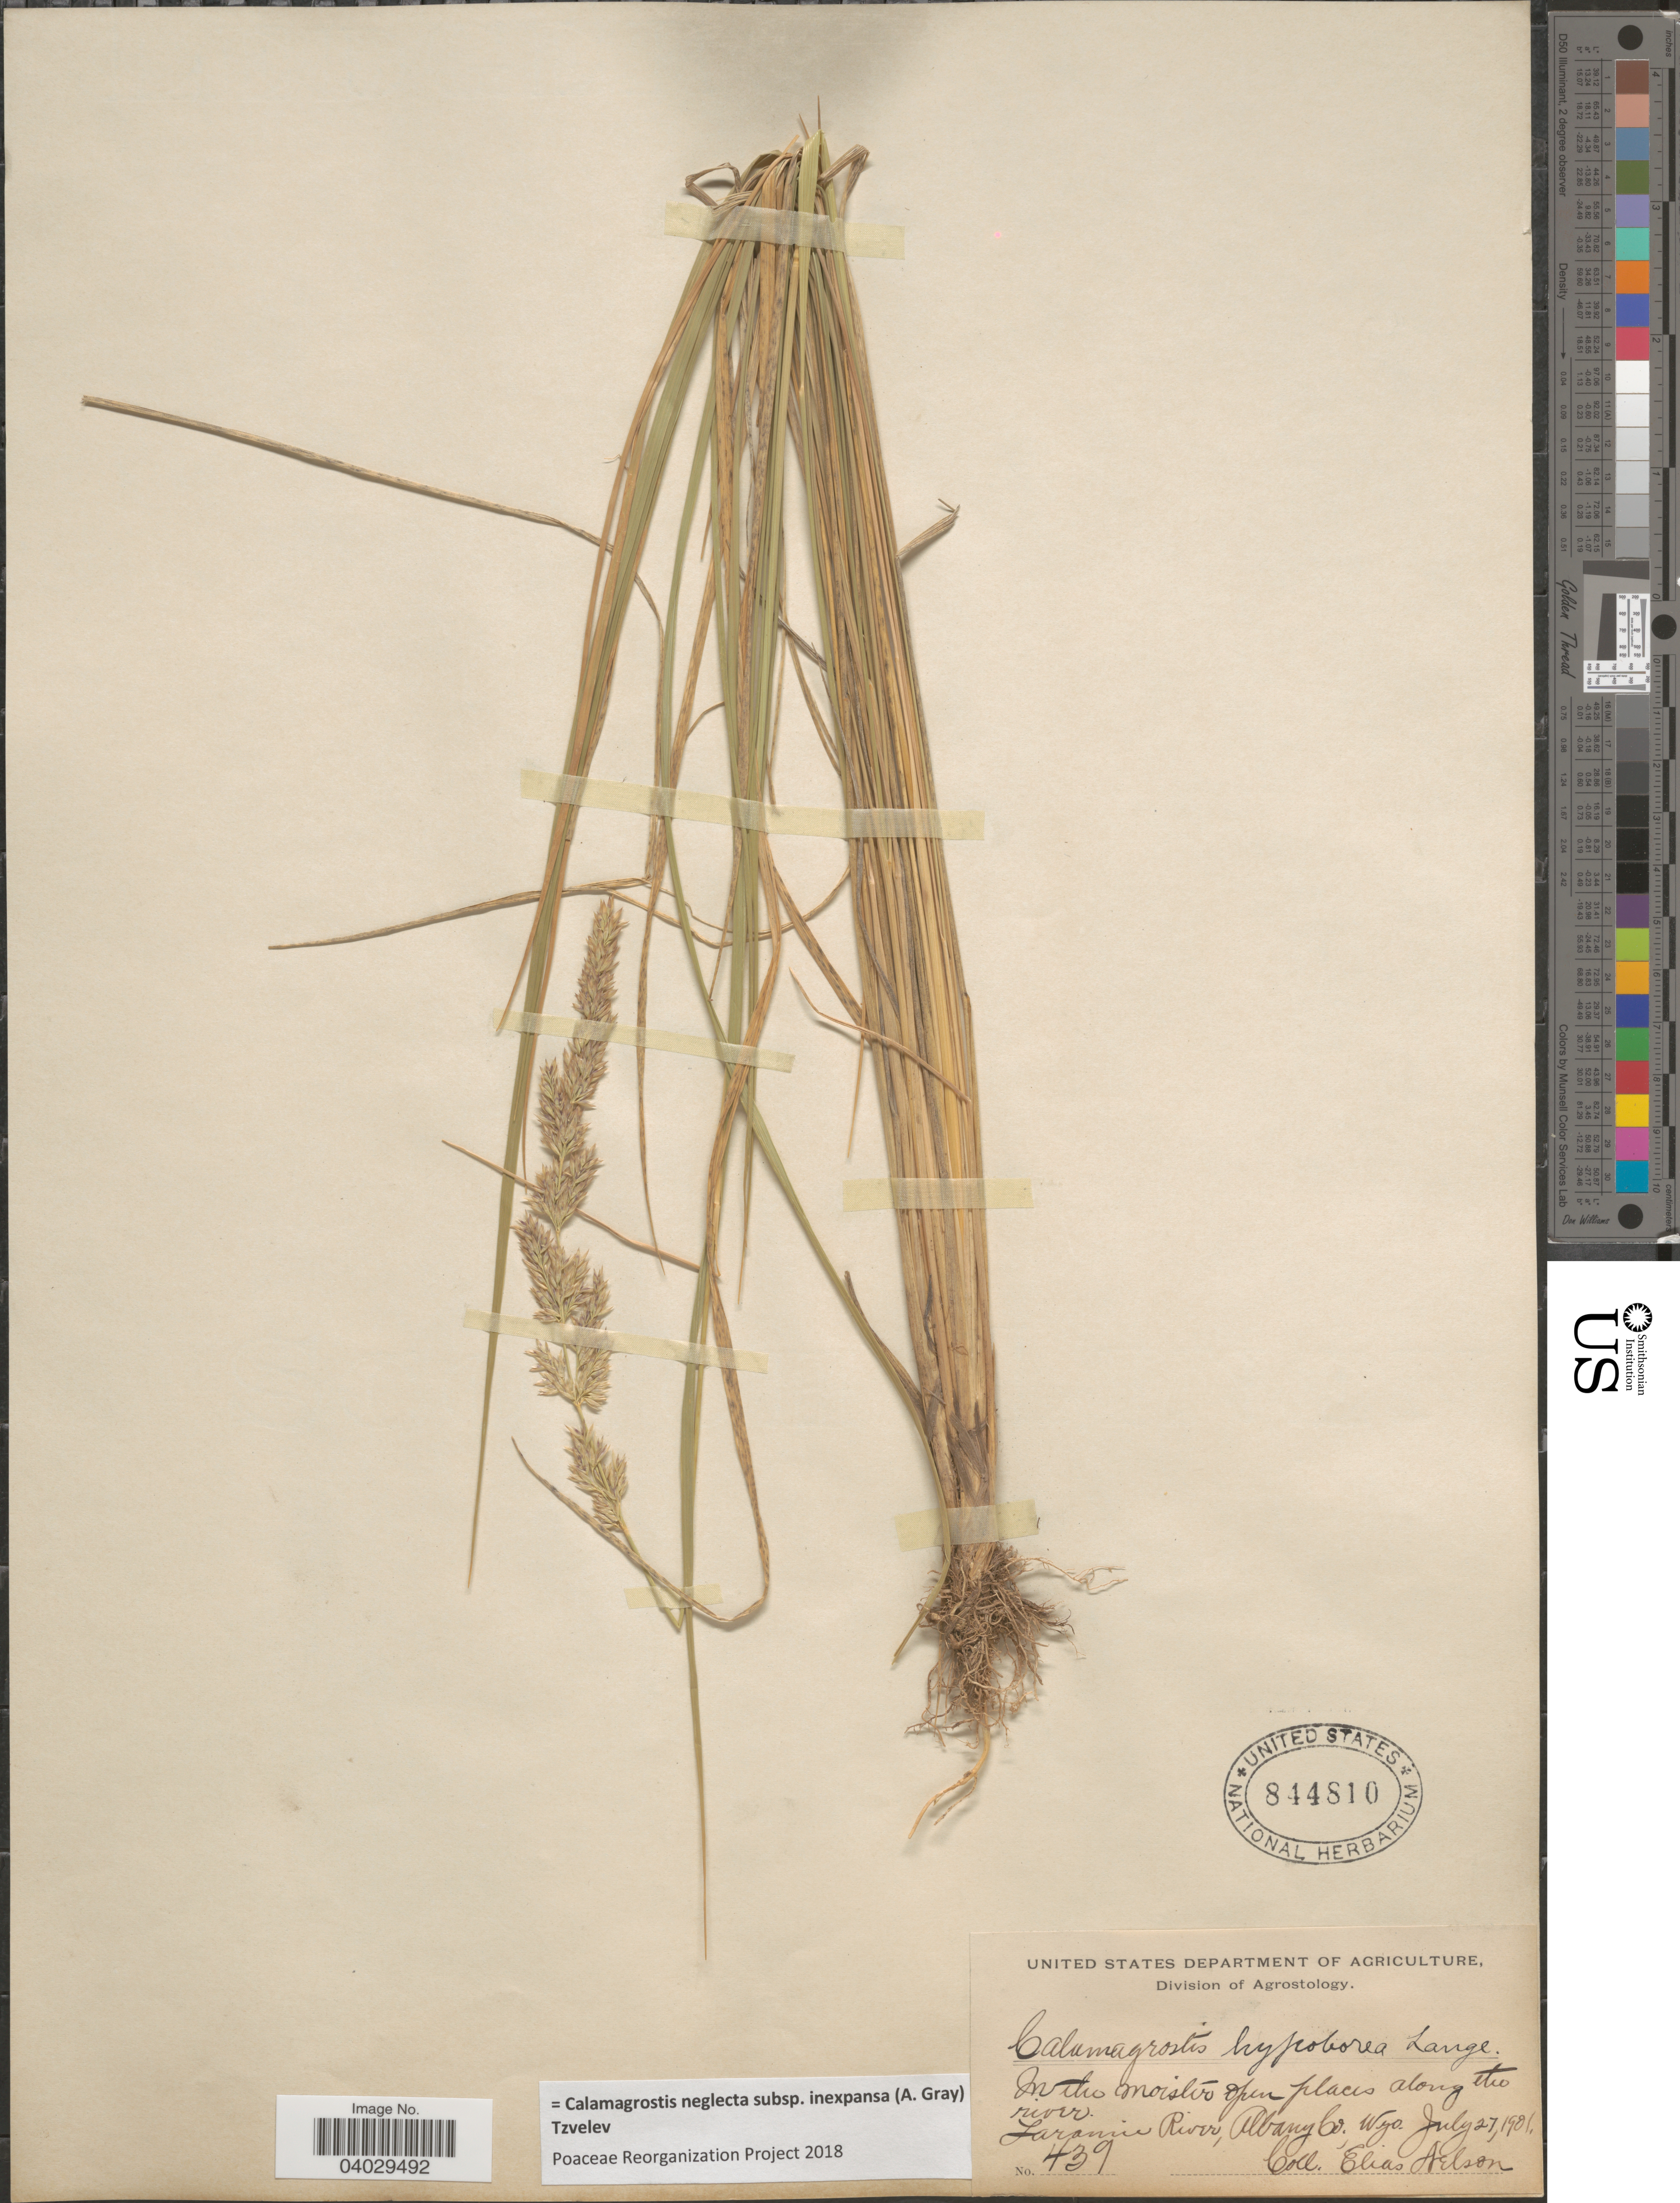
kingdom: Plantae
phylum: Tracheophyta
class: Liliopsida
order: Poales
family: Poaceae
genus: Calamagrostis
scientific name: Calamagrostis neglecta subsp. inexpansa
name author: (A. Gray) Tzvelev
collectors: E. Nelson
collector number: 439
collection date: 1901-07-27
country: United States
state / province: Wyoming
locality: Laramie River, Albany Co.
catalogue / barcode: US 844810